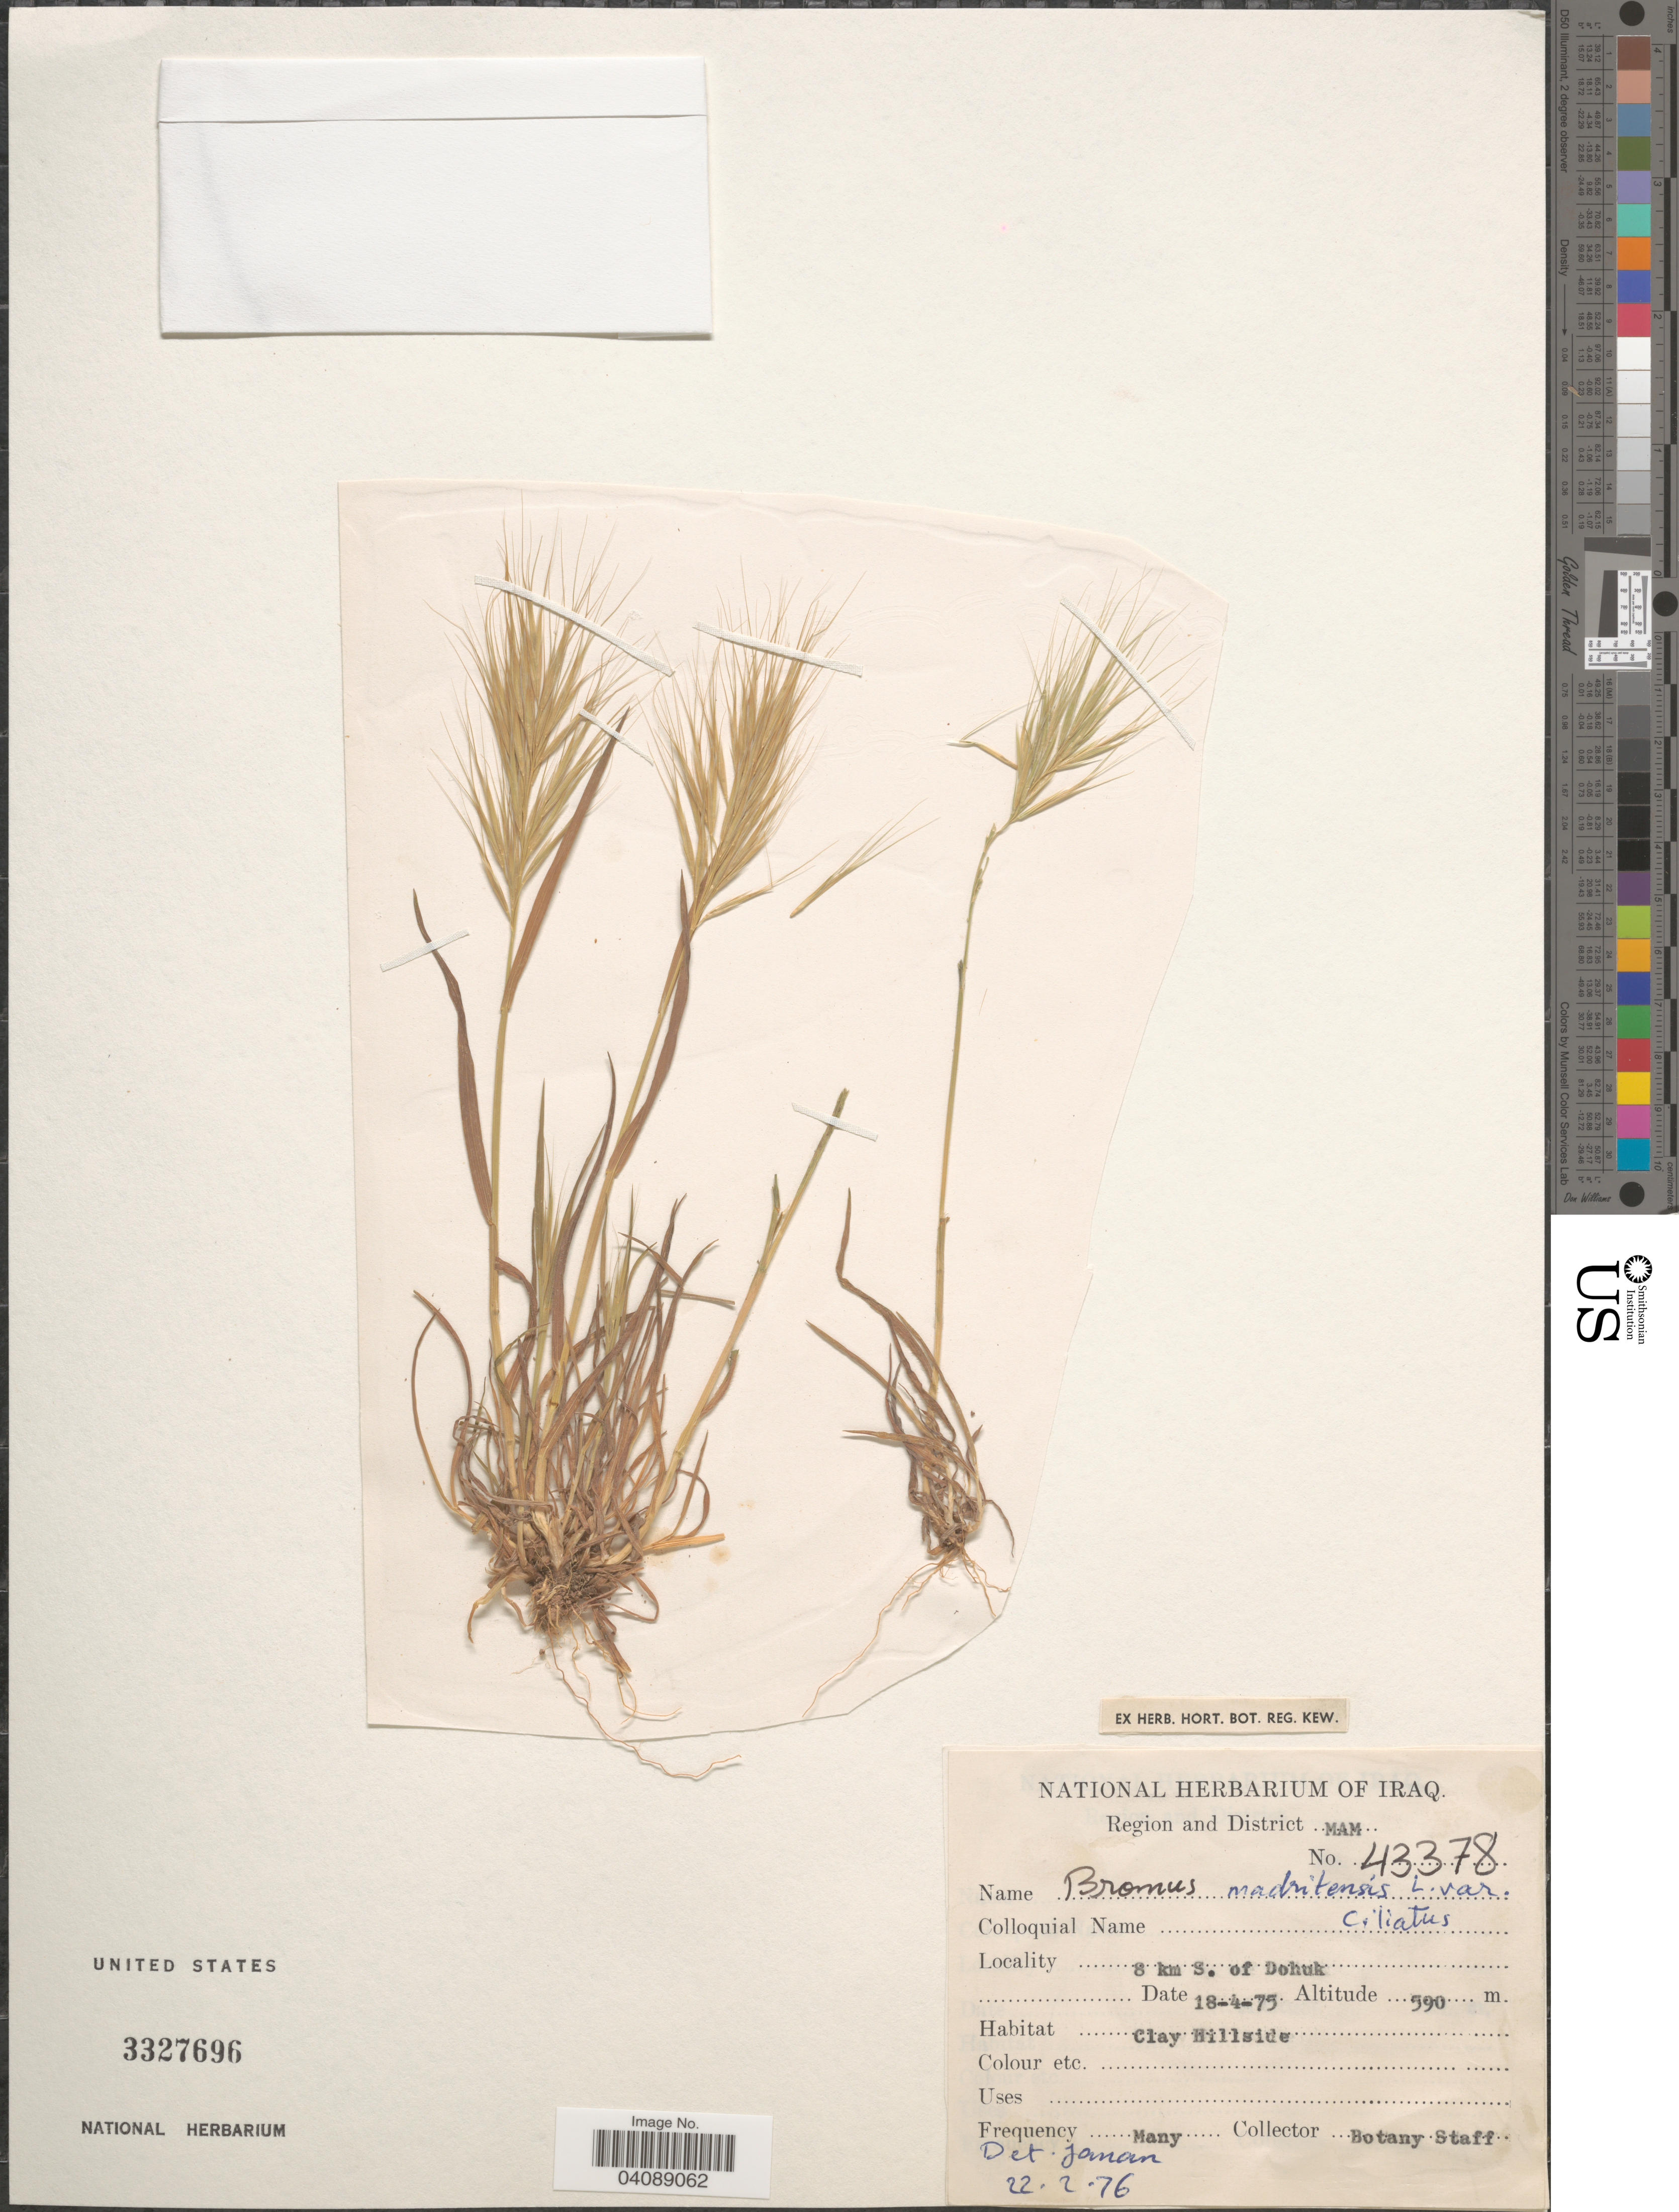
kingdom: Plantae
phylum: Tracheophyta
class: Liliopsida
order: Poales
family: Poaceae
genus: Bromus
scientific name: Bromus madritensis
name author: L.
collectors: Botany Staff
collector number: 43378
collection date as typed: Transcribed d/m/y: 18/4/75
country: Iraq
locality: Region and District MAM. 8 km S. of Dohuk. Clay Hillside.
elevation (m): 590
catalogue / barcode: US 3327696